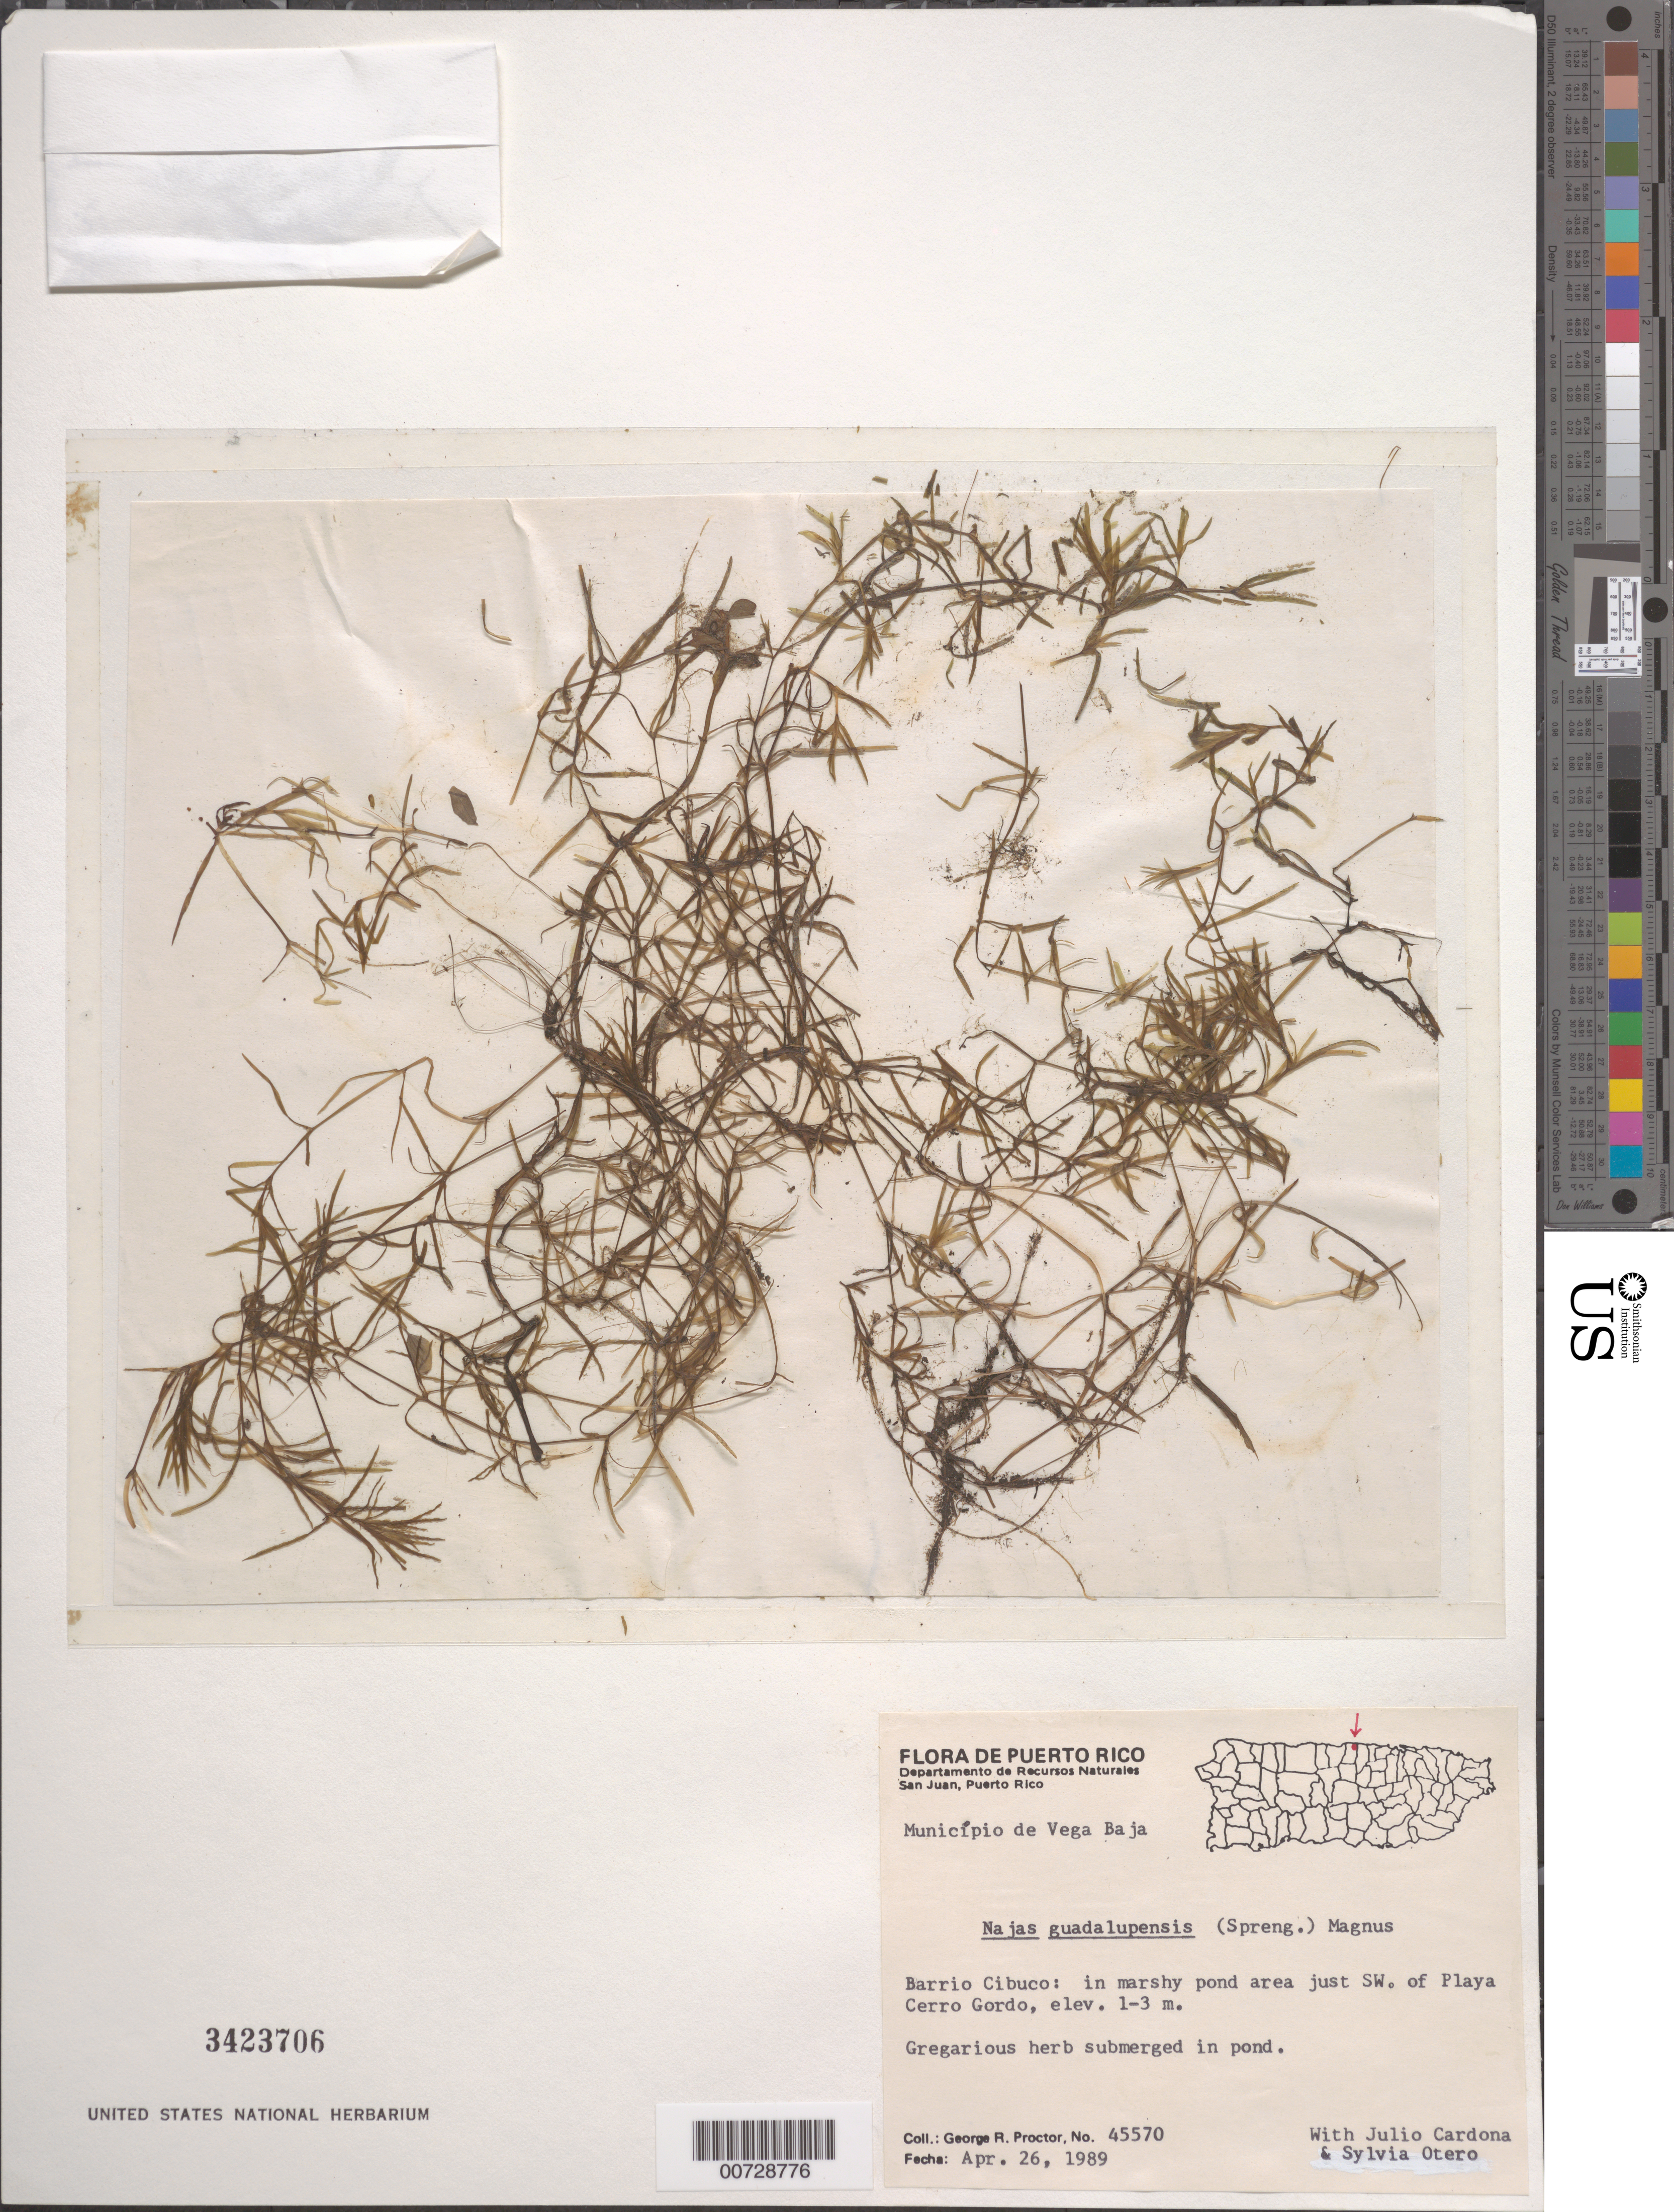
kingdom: Plantae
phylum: Tracheophyta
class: Liliopsida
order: Alismatales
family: Hydrocharitaceae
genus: Najas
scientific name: Najas guadalupensis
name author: (Spreng.) Magnus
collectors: G. R. Proctor, J. Cardona & S. Otero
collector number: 45570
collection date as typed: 26 Apr 1989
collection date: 1989-04-26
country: Puerto Rico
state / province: Vega Baja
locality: Mun. Vega Baja, Barrio Cibuco: in marshy pond area just SW of playa Cerro Gordo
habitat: Submerged in pond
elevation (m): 1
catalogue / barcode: US 3423706